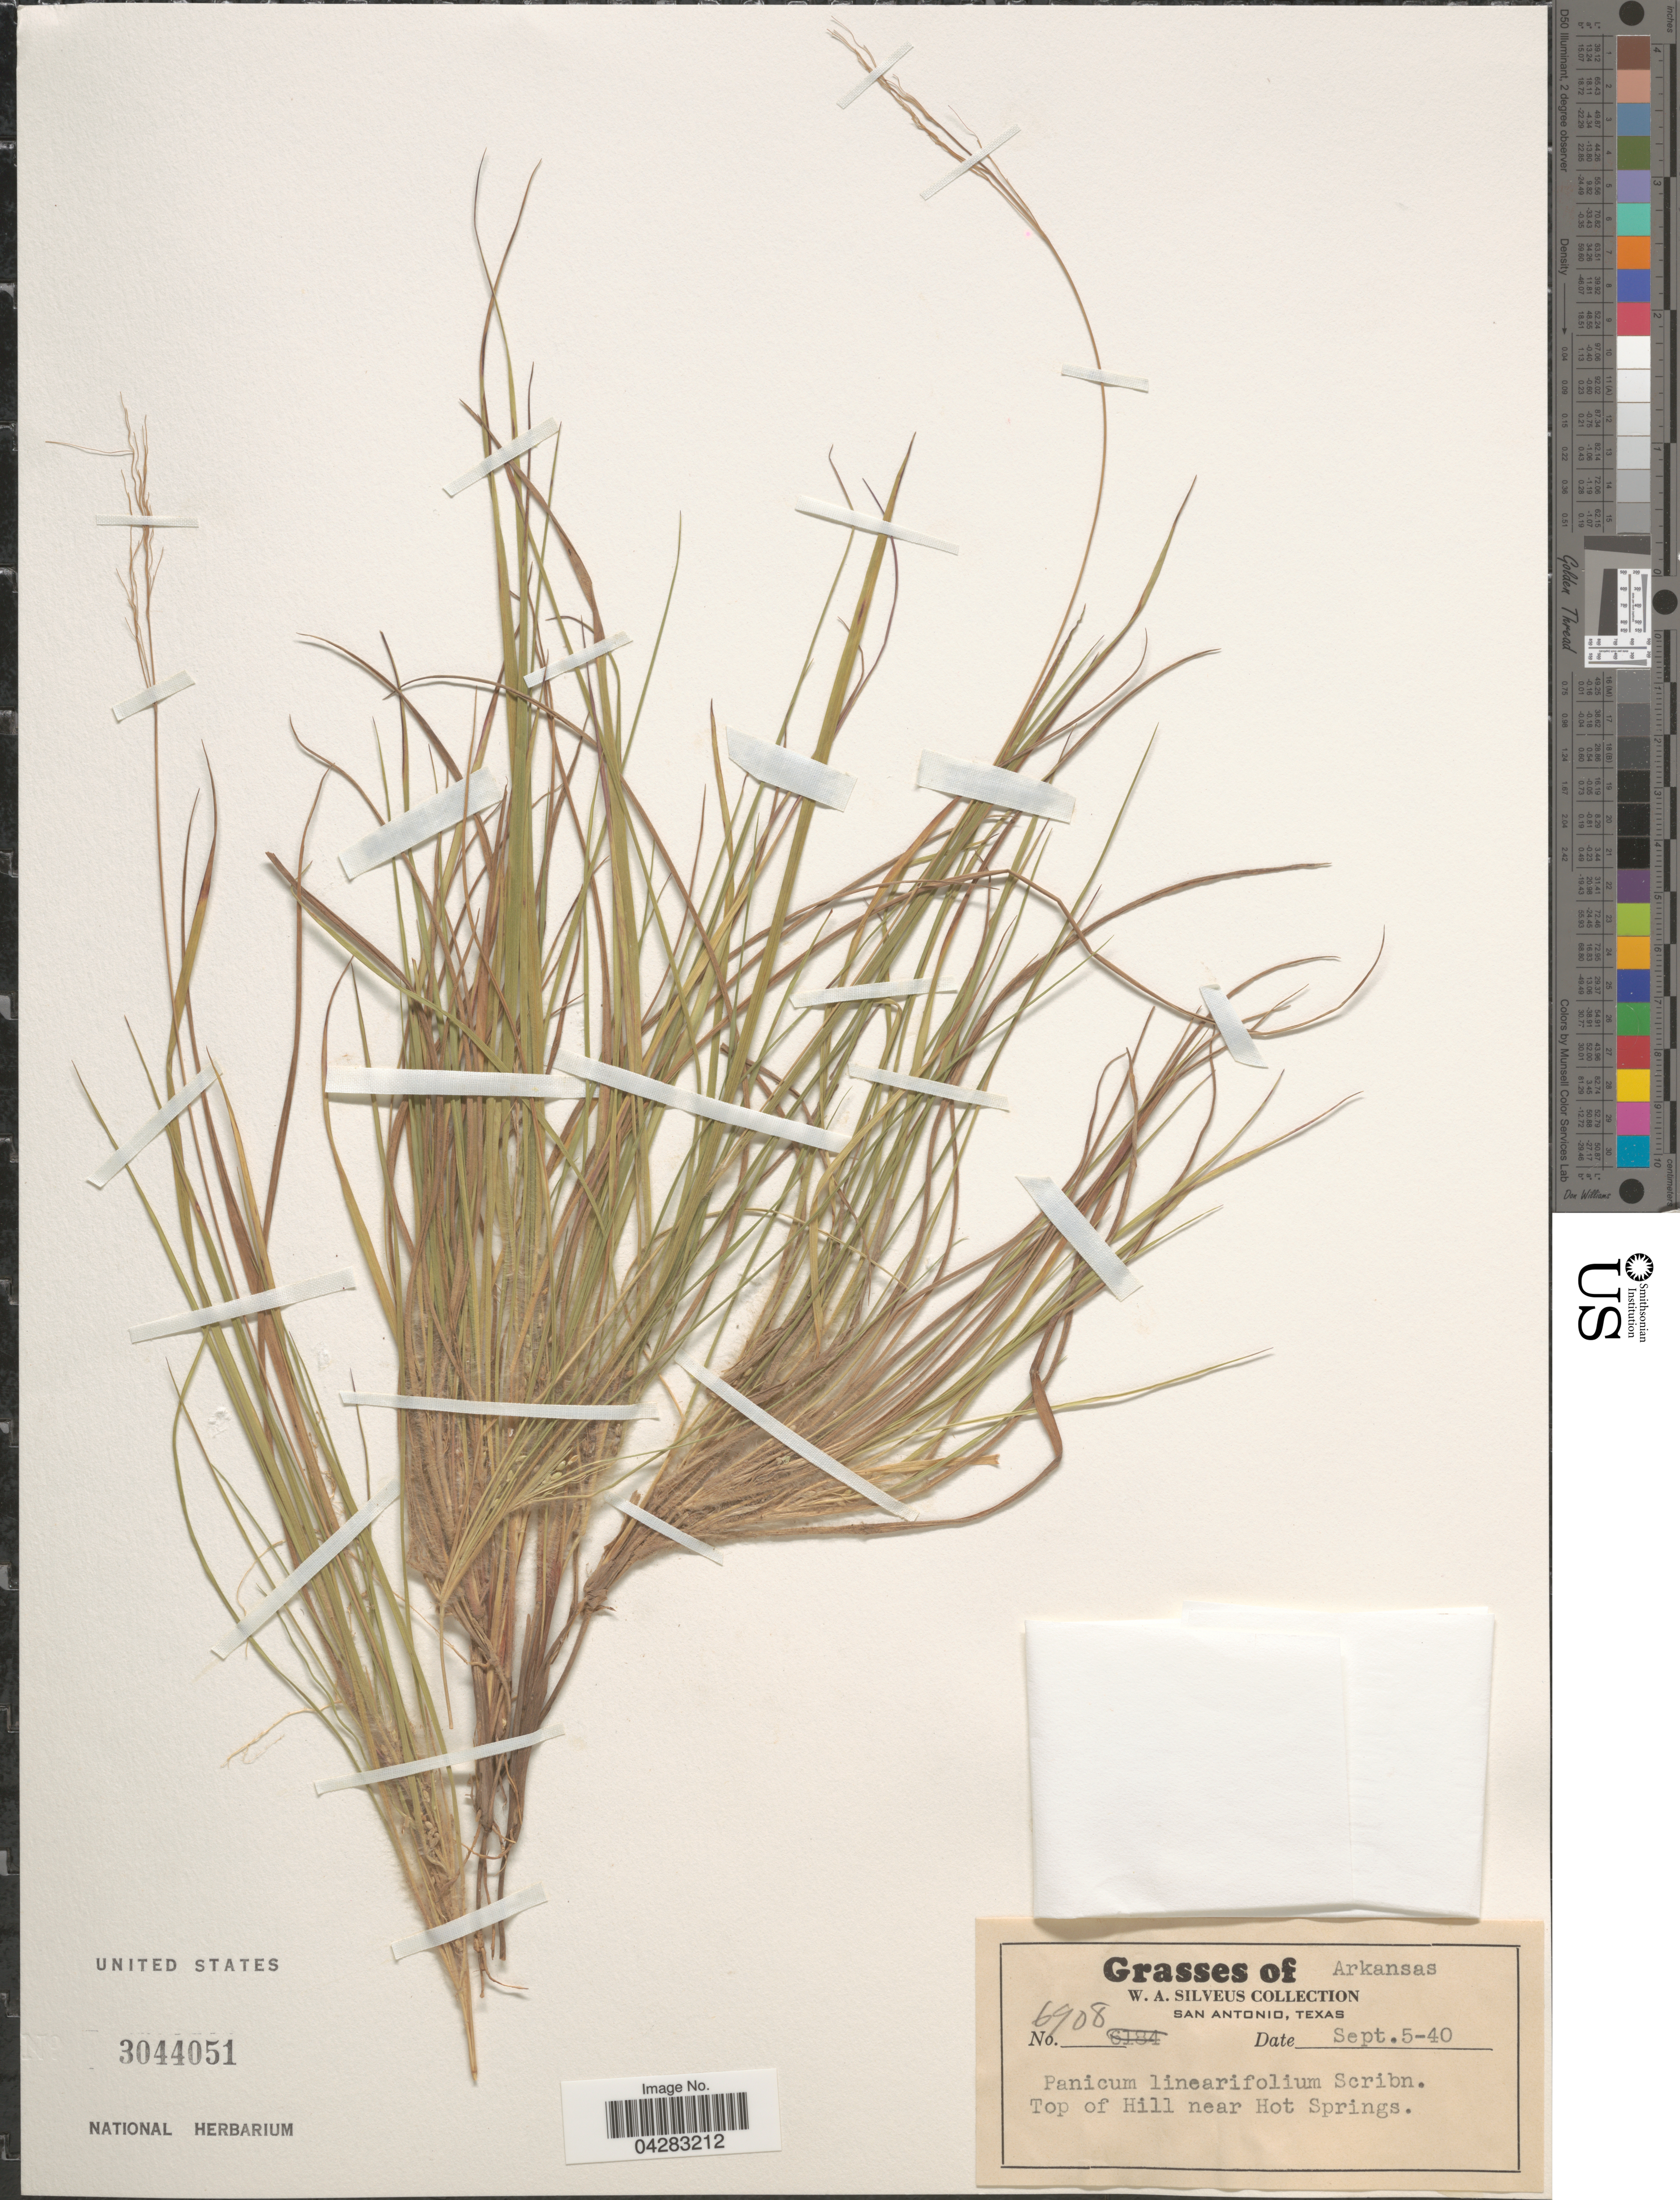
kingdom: Plantae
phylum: Tracheophyta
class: Liliopsida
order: Poales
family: Poaceae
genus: Dichanthelium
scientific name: Dichanthelium linearifolium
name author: (Scribn.) Gould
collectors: W. Silveus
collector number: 6908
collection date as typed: Transcribed d/m/y: 5/9/40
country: United States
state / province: Arkansas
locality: Top of Hill near Hot Springs.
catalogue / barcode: US 3044051